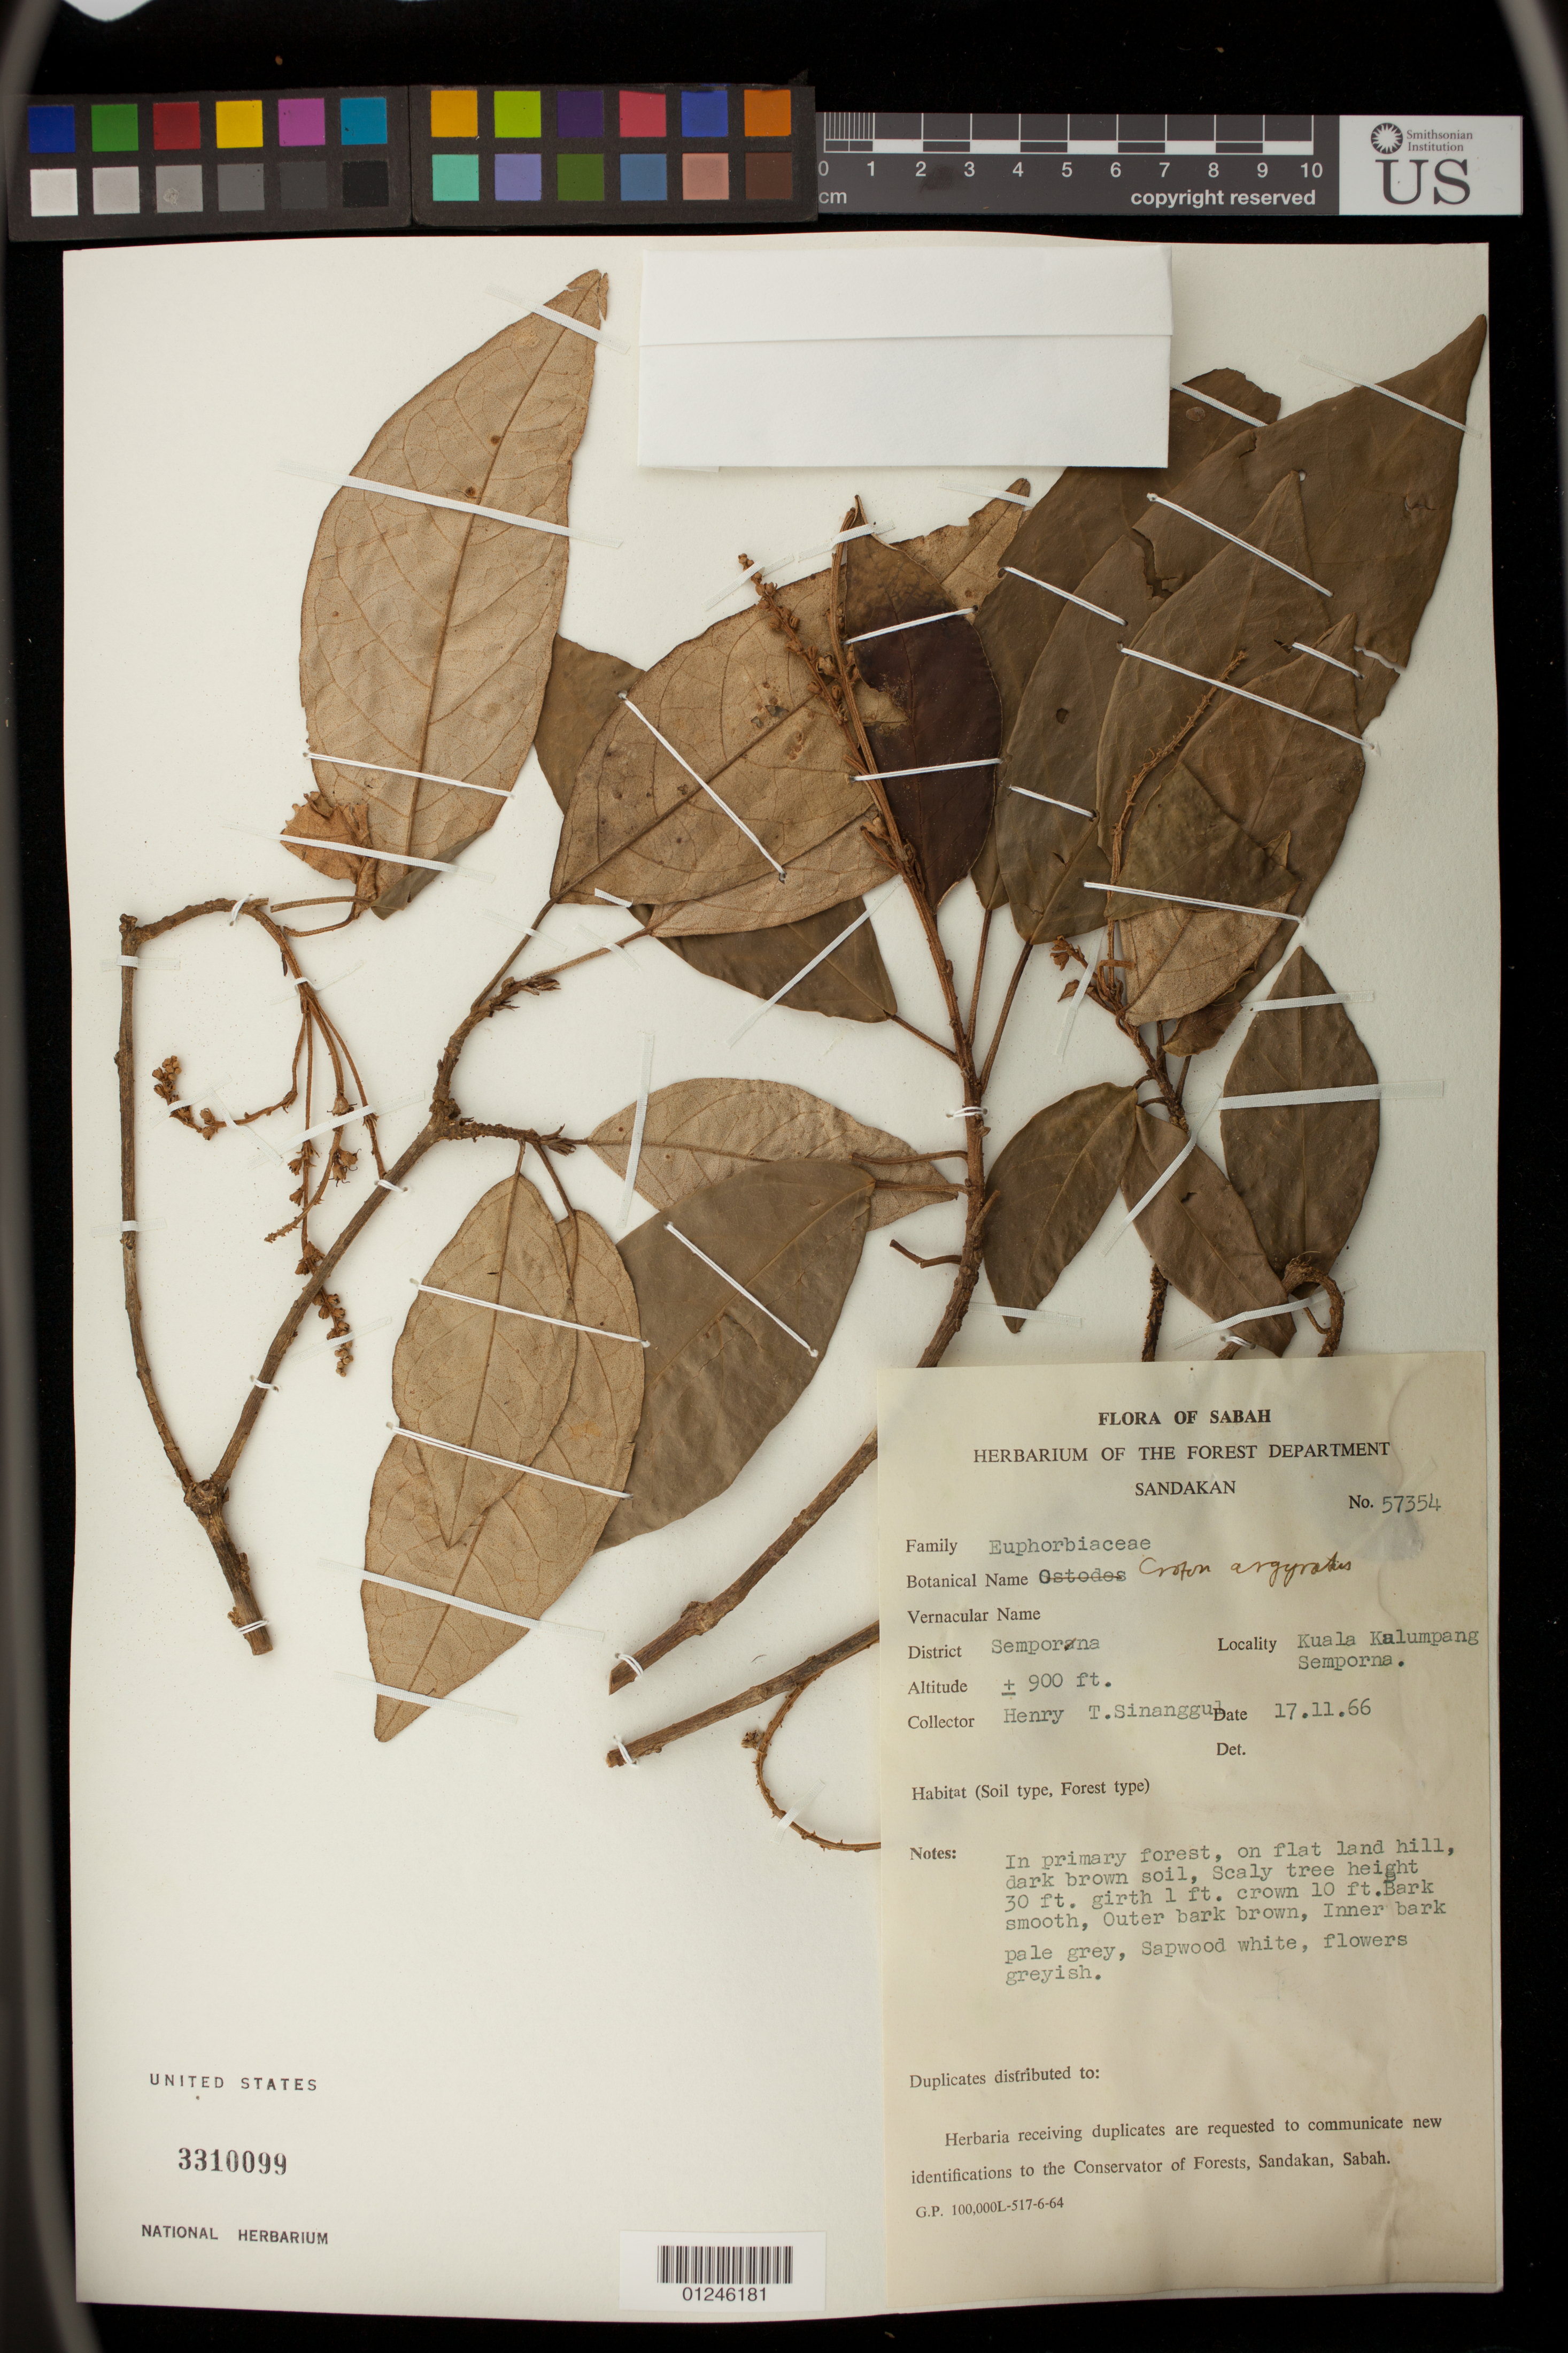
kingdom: Plantae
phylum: Tracheophyta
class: Magnoliopsida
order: Malpighiales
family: Euphorbiaceae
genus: Croton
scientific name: Croton argyratus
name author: Blume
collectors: H. Sinanggul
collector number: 57354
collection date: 1966-11-17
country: Malaysia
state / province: Sabah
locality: Sandakan, Kuala Kalumpang Semporna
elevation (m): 274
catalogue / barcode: US 3310099